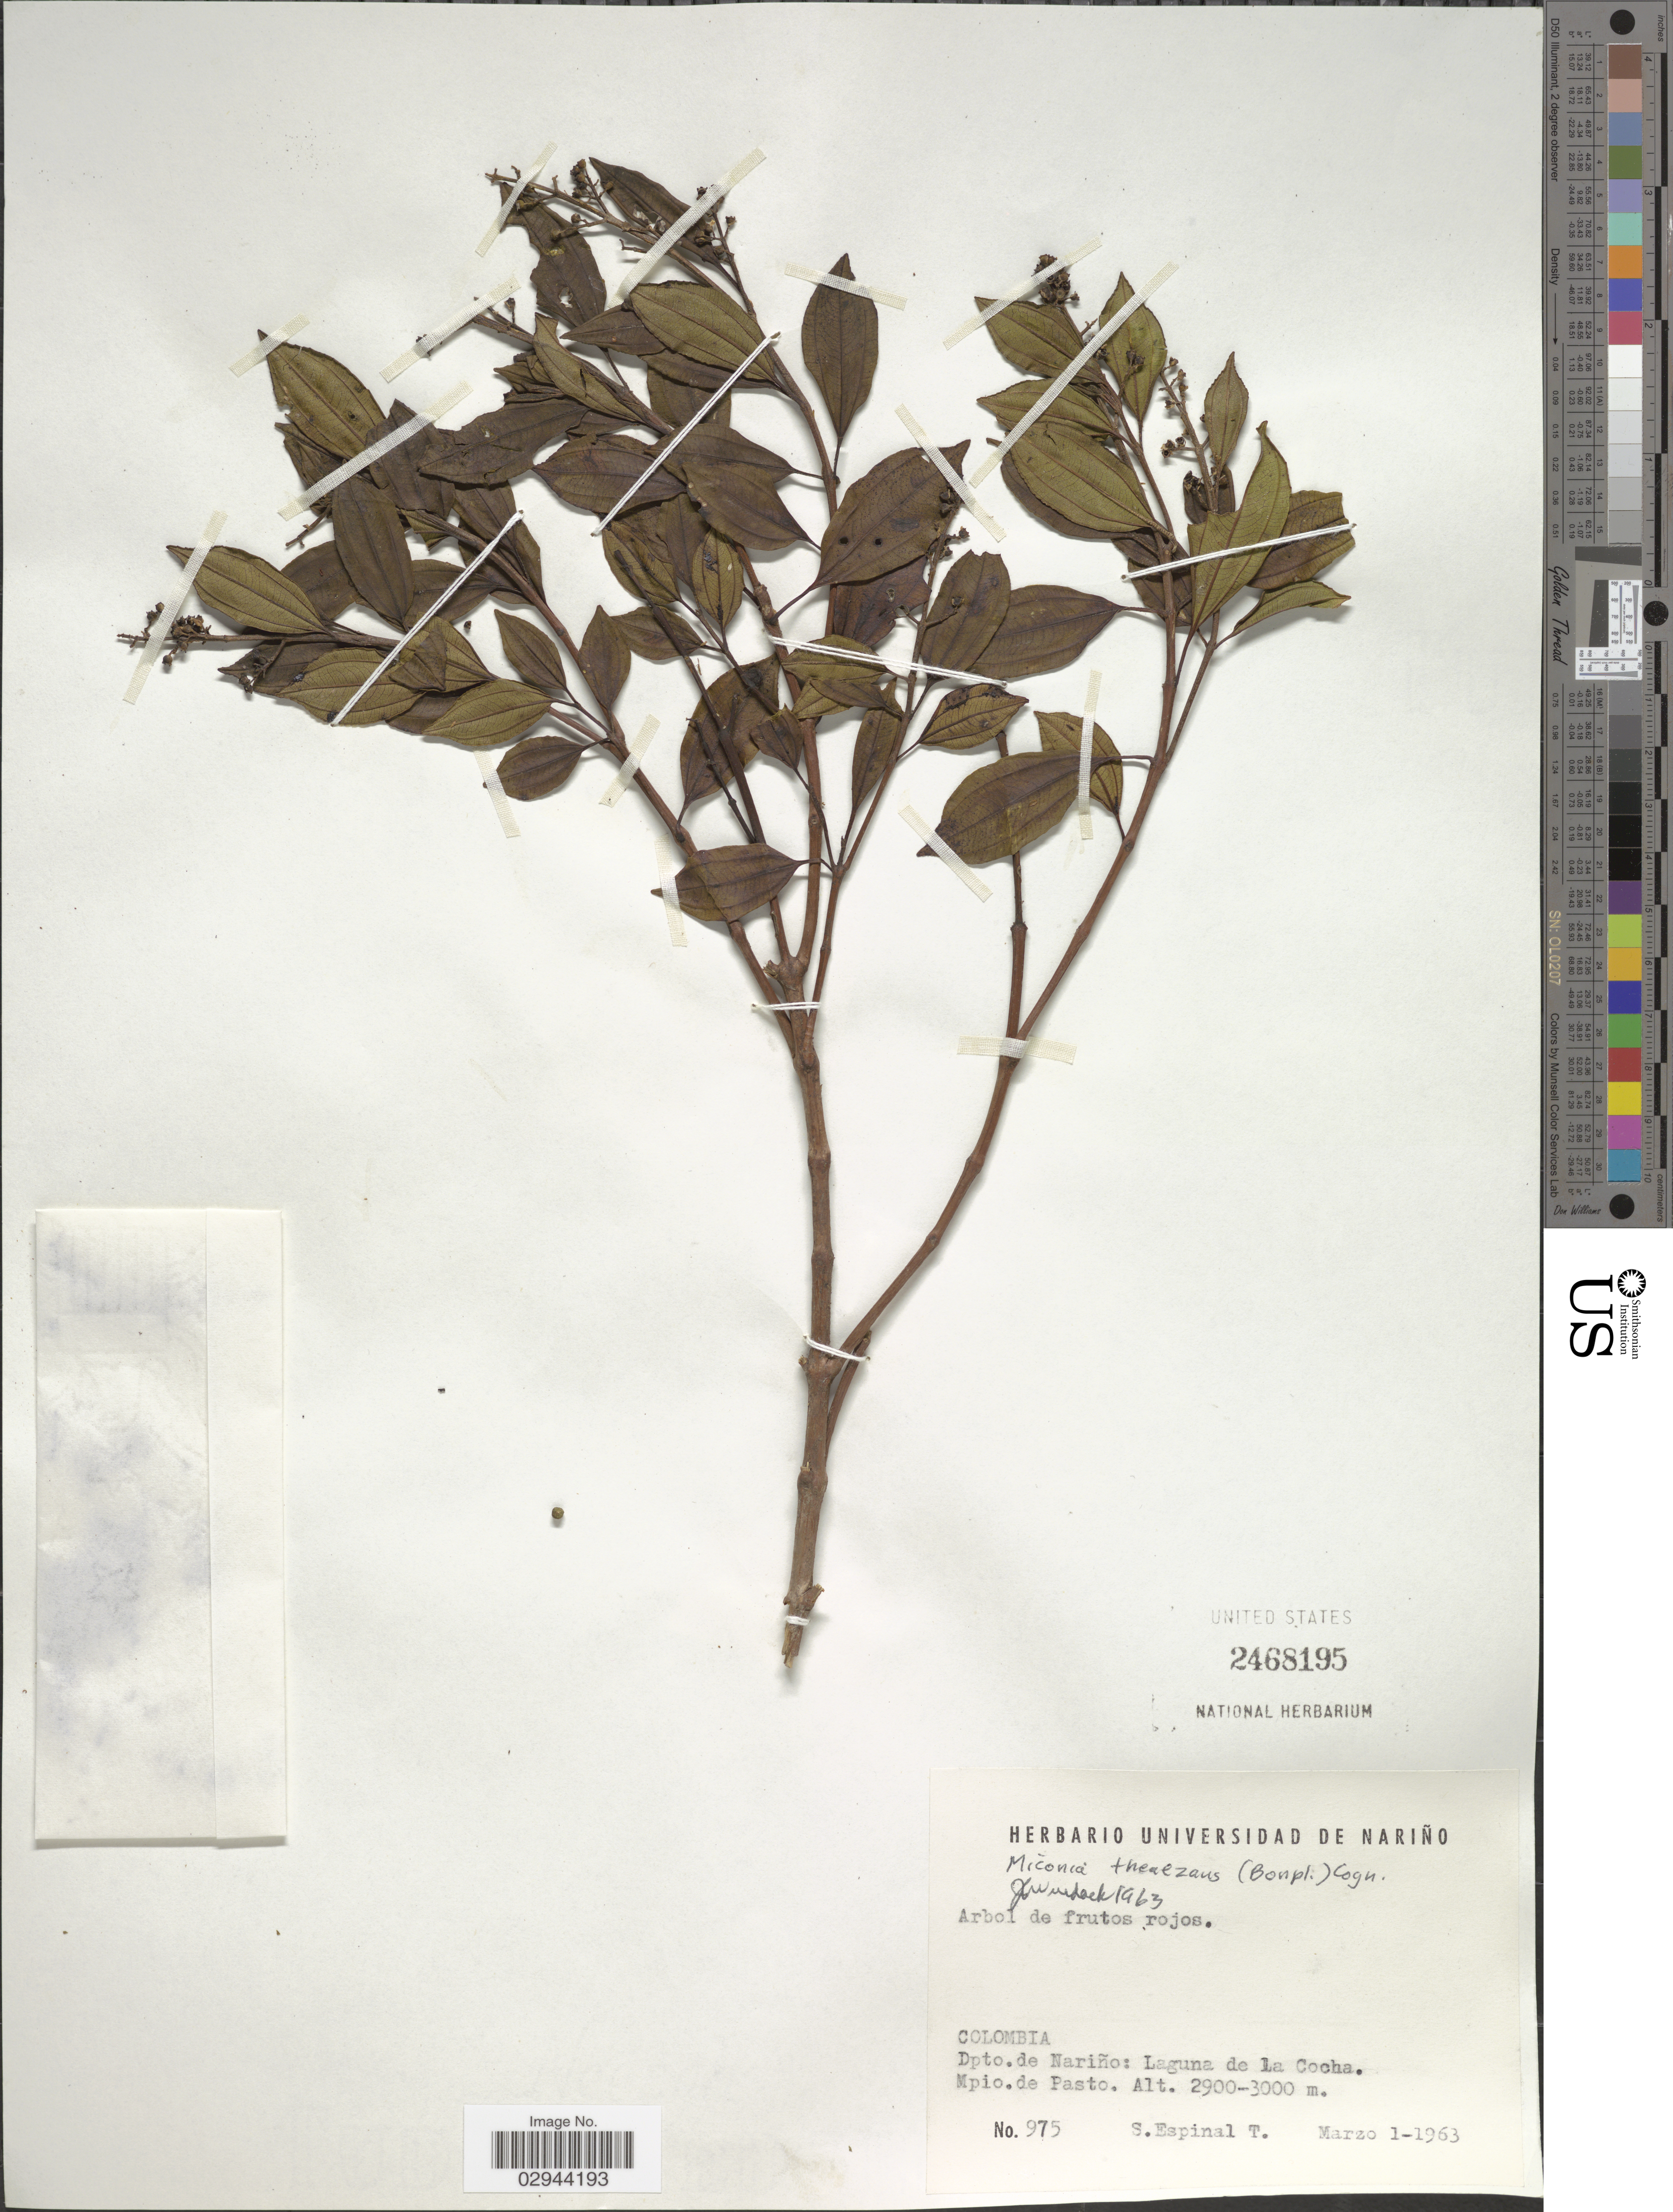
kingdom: Plantae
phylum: Tracheophyta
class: Magnoliopsida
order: Myrtales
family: Melastomataceae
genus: Miconia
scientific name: Miconia theizans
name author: (Bonpl.) Cogn.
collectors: L. S. Espinal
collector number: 975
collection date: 1963-03-01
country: Colombia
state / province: Nariño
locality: Dpto. de Nariño, Laguna de La Cocha, Mpio. de Pasto.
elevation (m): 2900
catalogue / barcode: US 2468195